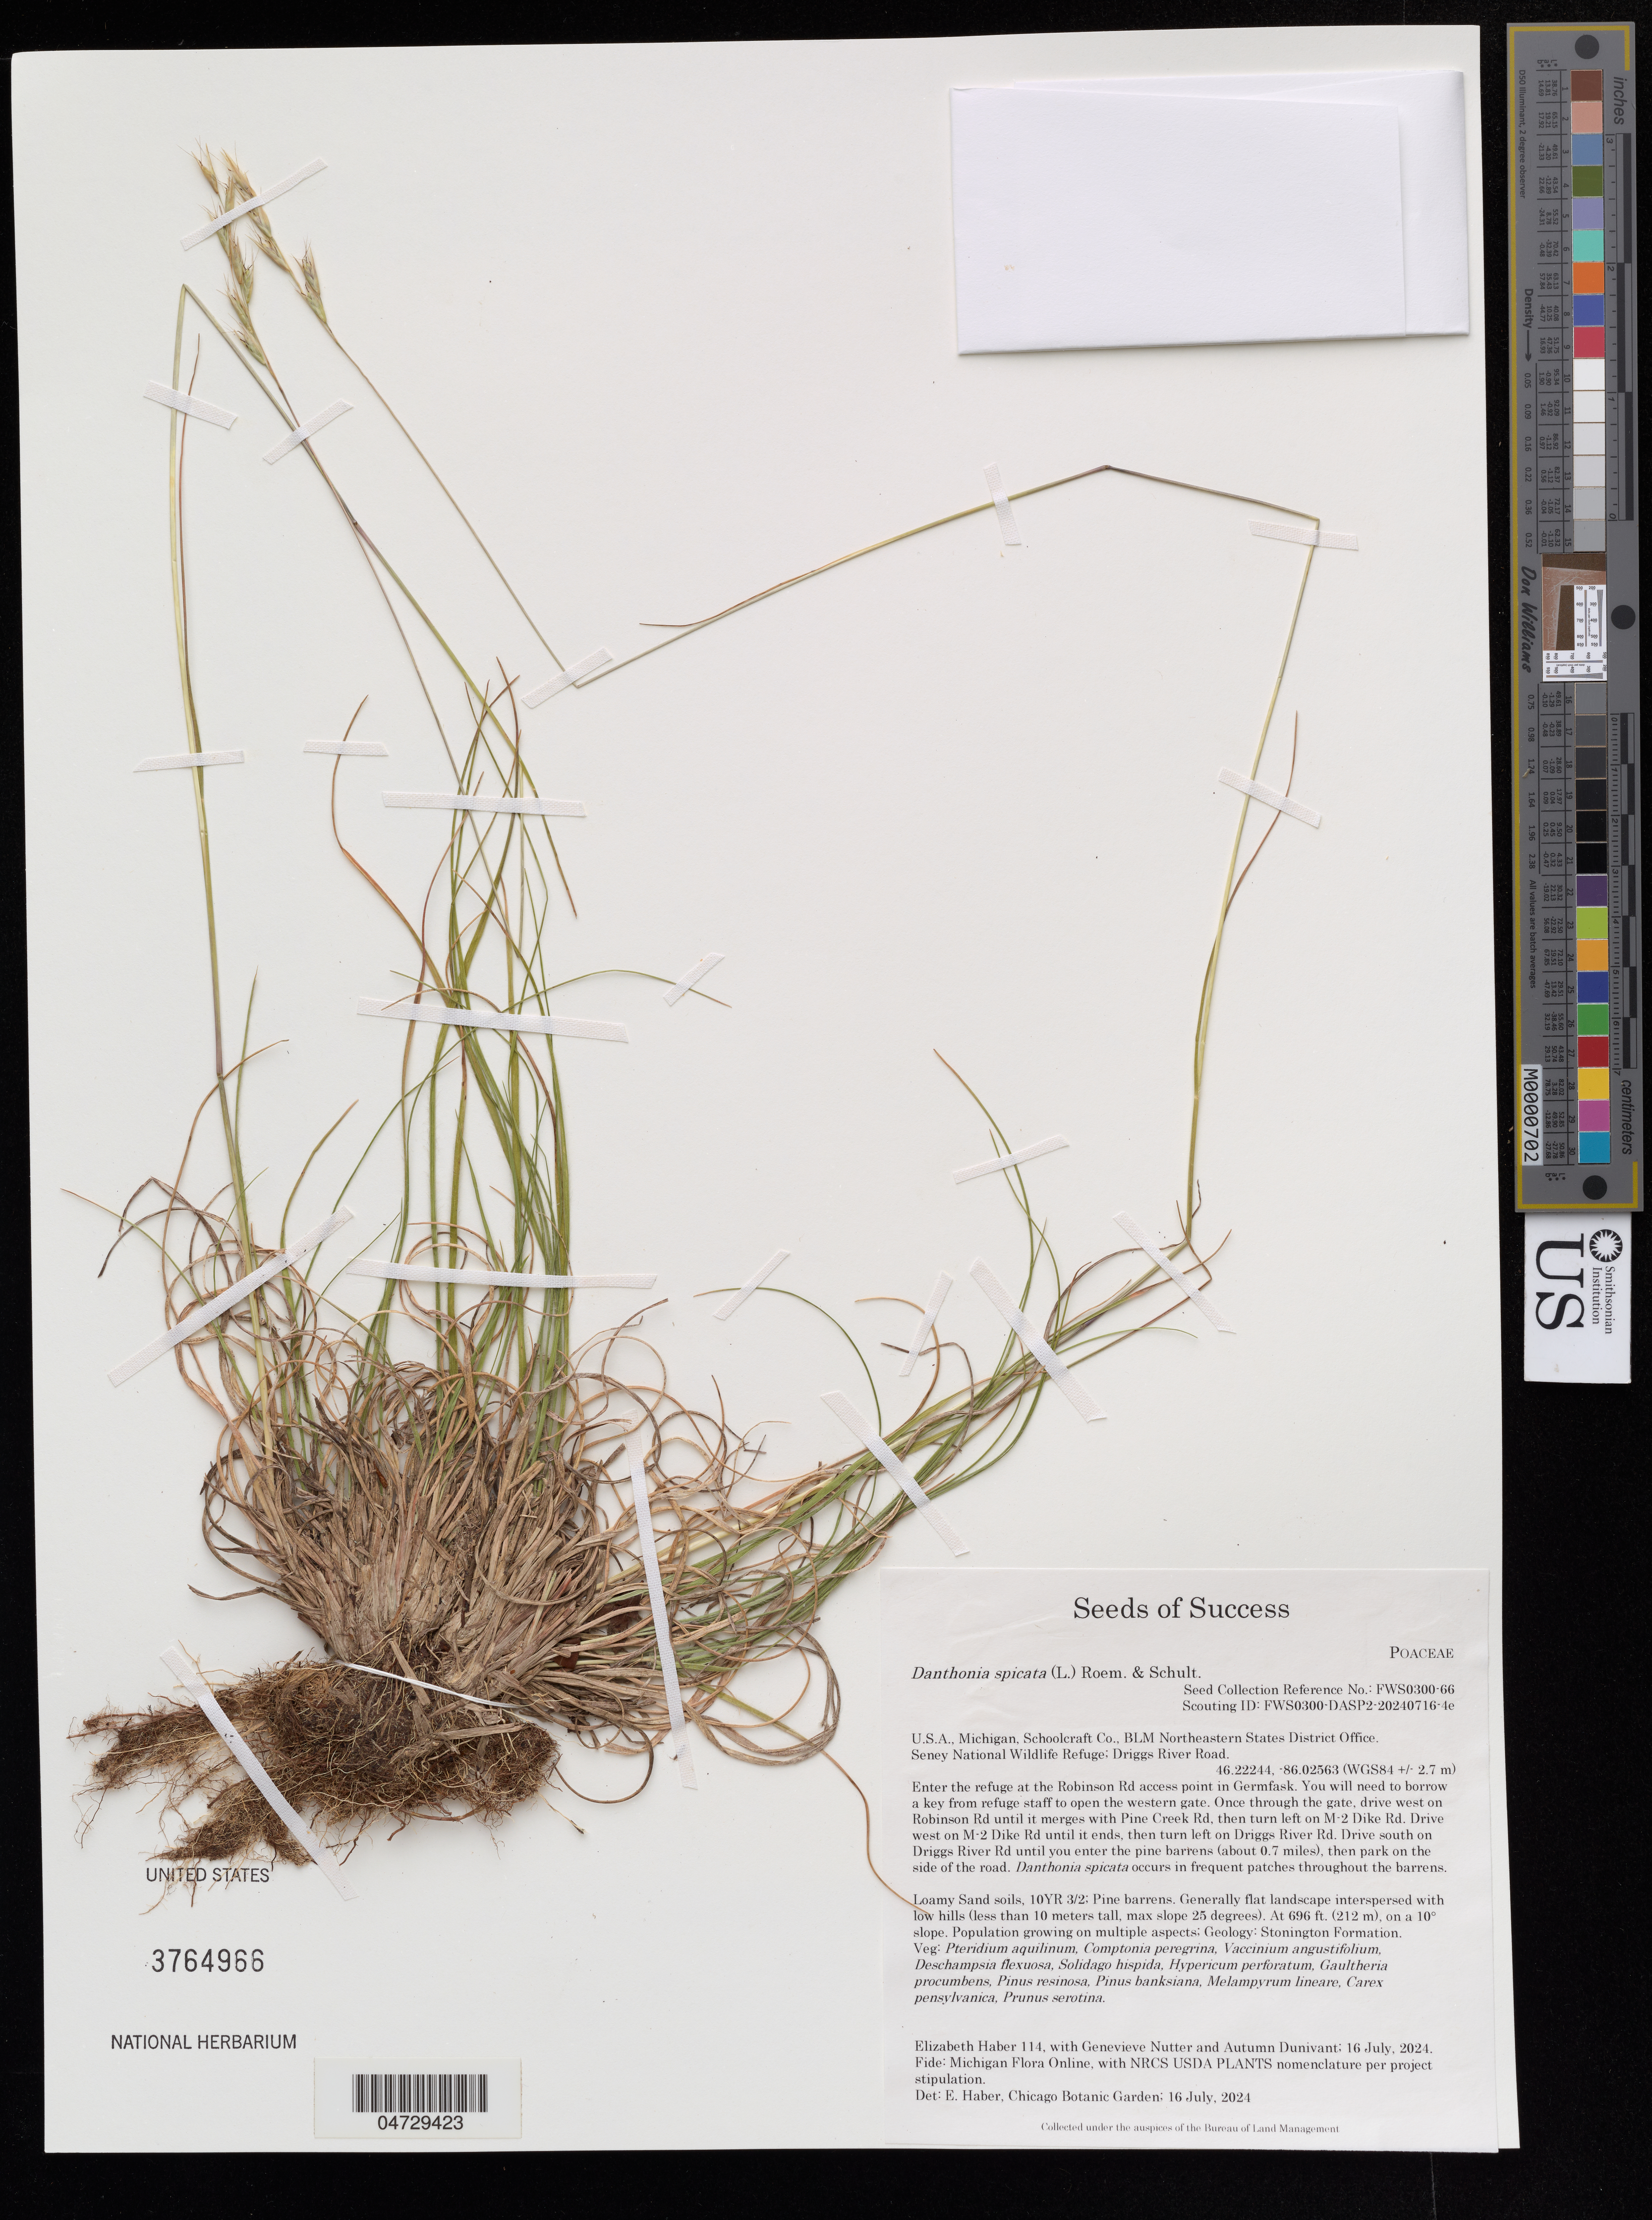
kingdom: Plantae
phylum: Tracheophyta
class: Liliopsida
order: Poales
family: Poaceae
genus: Danthonia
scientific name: Danthonia spicata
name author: (L.) P. Beauv. ex Roem. & Schult.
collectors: E. Haber, G. Nutter & A. Dunivant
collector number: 114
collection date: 2024-07-16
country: United States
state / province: Michigan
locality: Schoolcraft Co., BLM Northeastern States District Office, Seney National Wildlife Refuge; Driggs River Road.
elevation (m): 212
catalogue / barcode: US 3764966